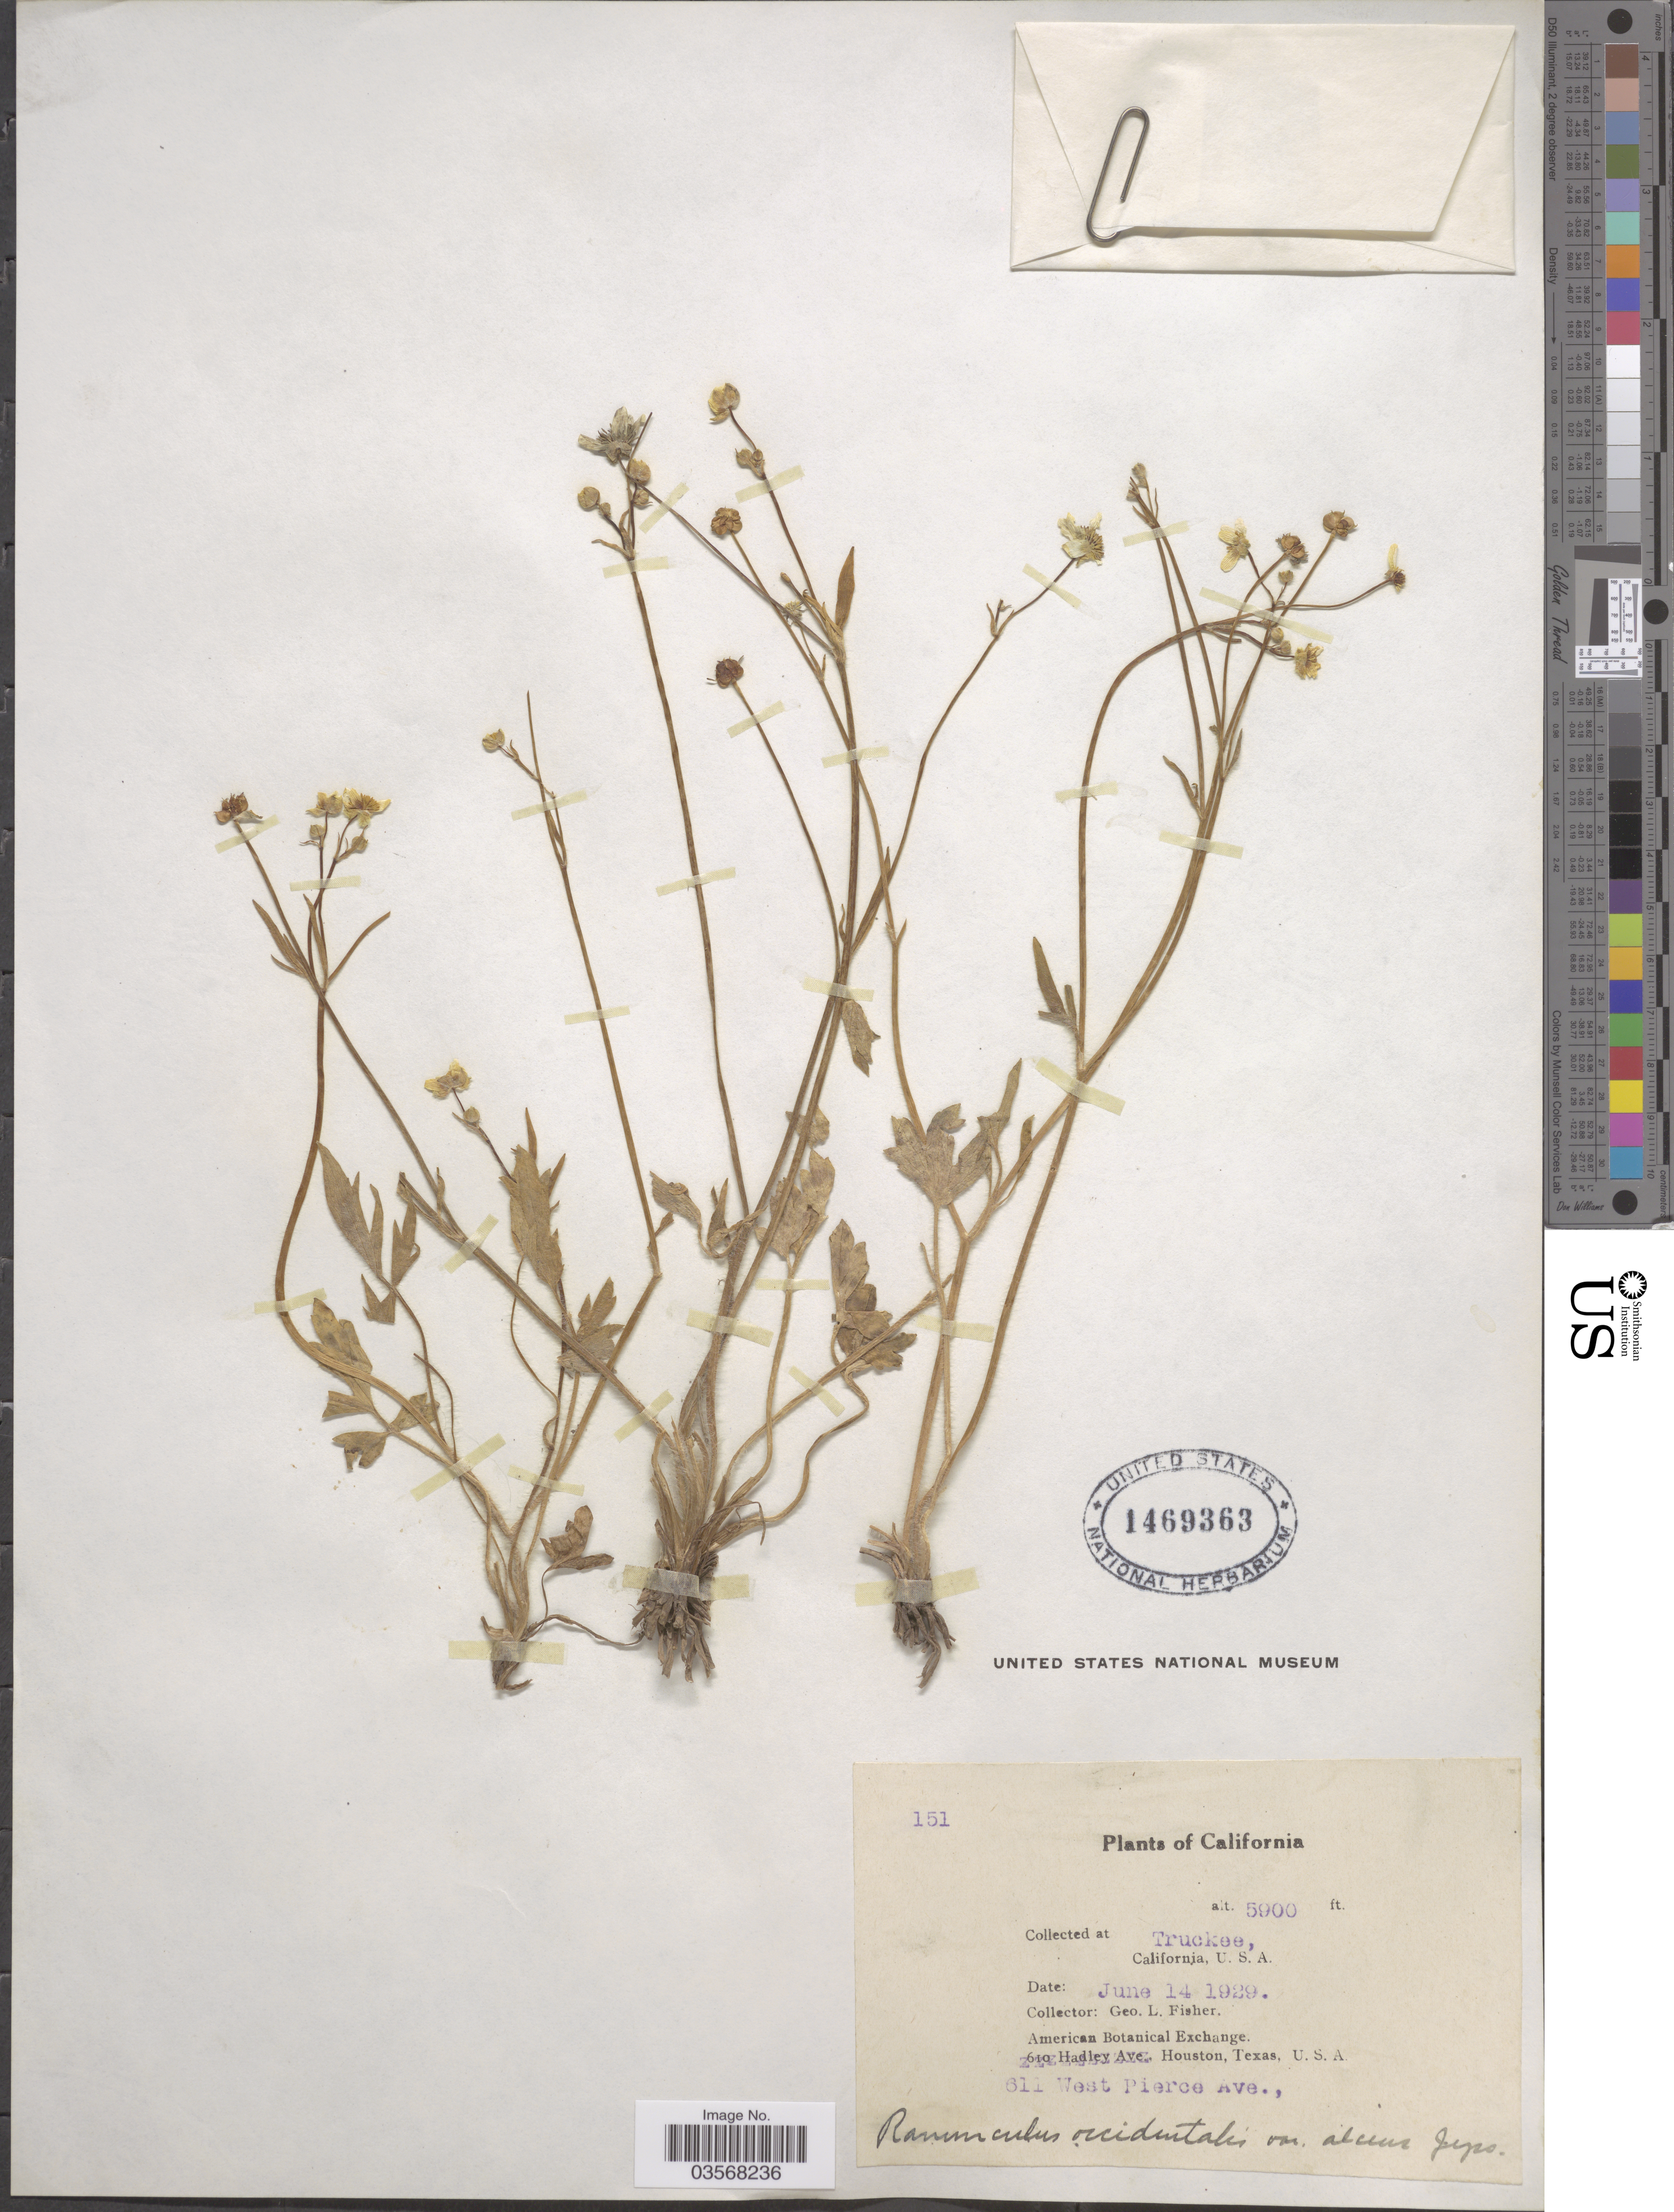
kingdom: Plantae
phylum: Tracheophyta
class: Magnoliopsida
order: Ranunculales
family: Ranunculaceae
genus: Ranunculus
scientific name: Ranunculus occidentalis var. ultramontanus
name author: Nutt.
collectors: G. L. Fisher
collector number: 151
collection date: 1929-06-14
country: United States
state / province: California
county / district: Nevada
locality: Truckee.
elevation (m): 1798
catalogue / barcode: US 1469363